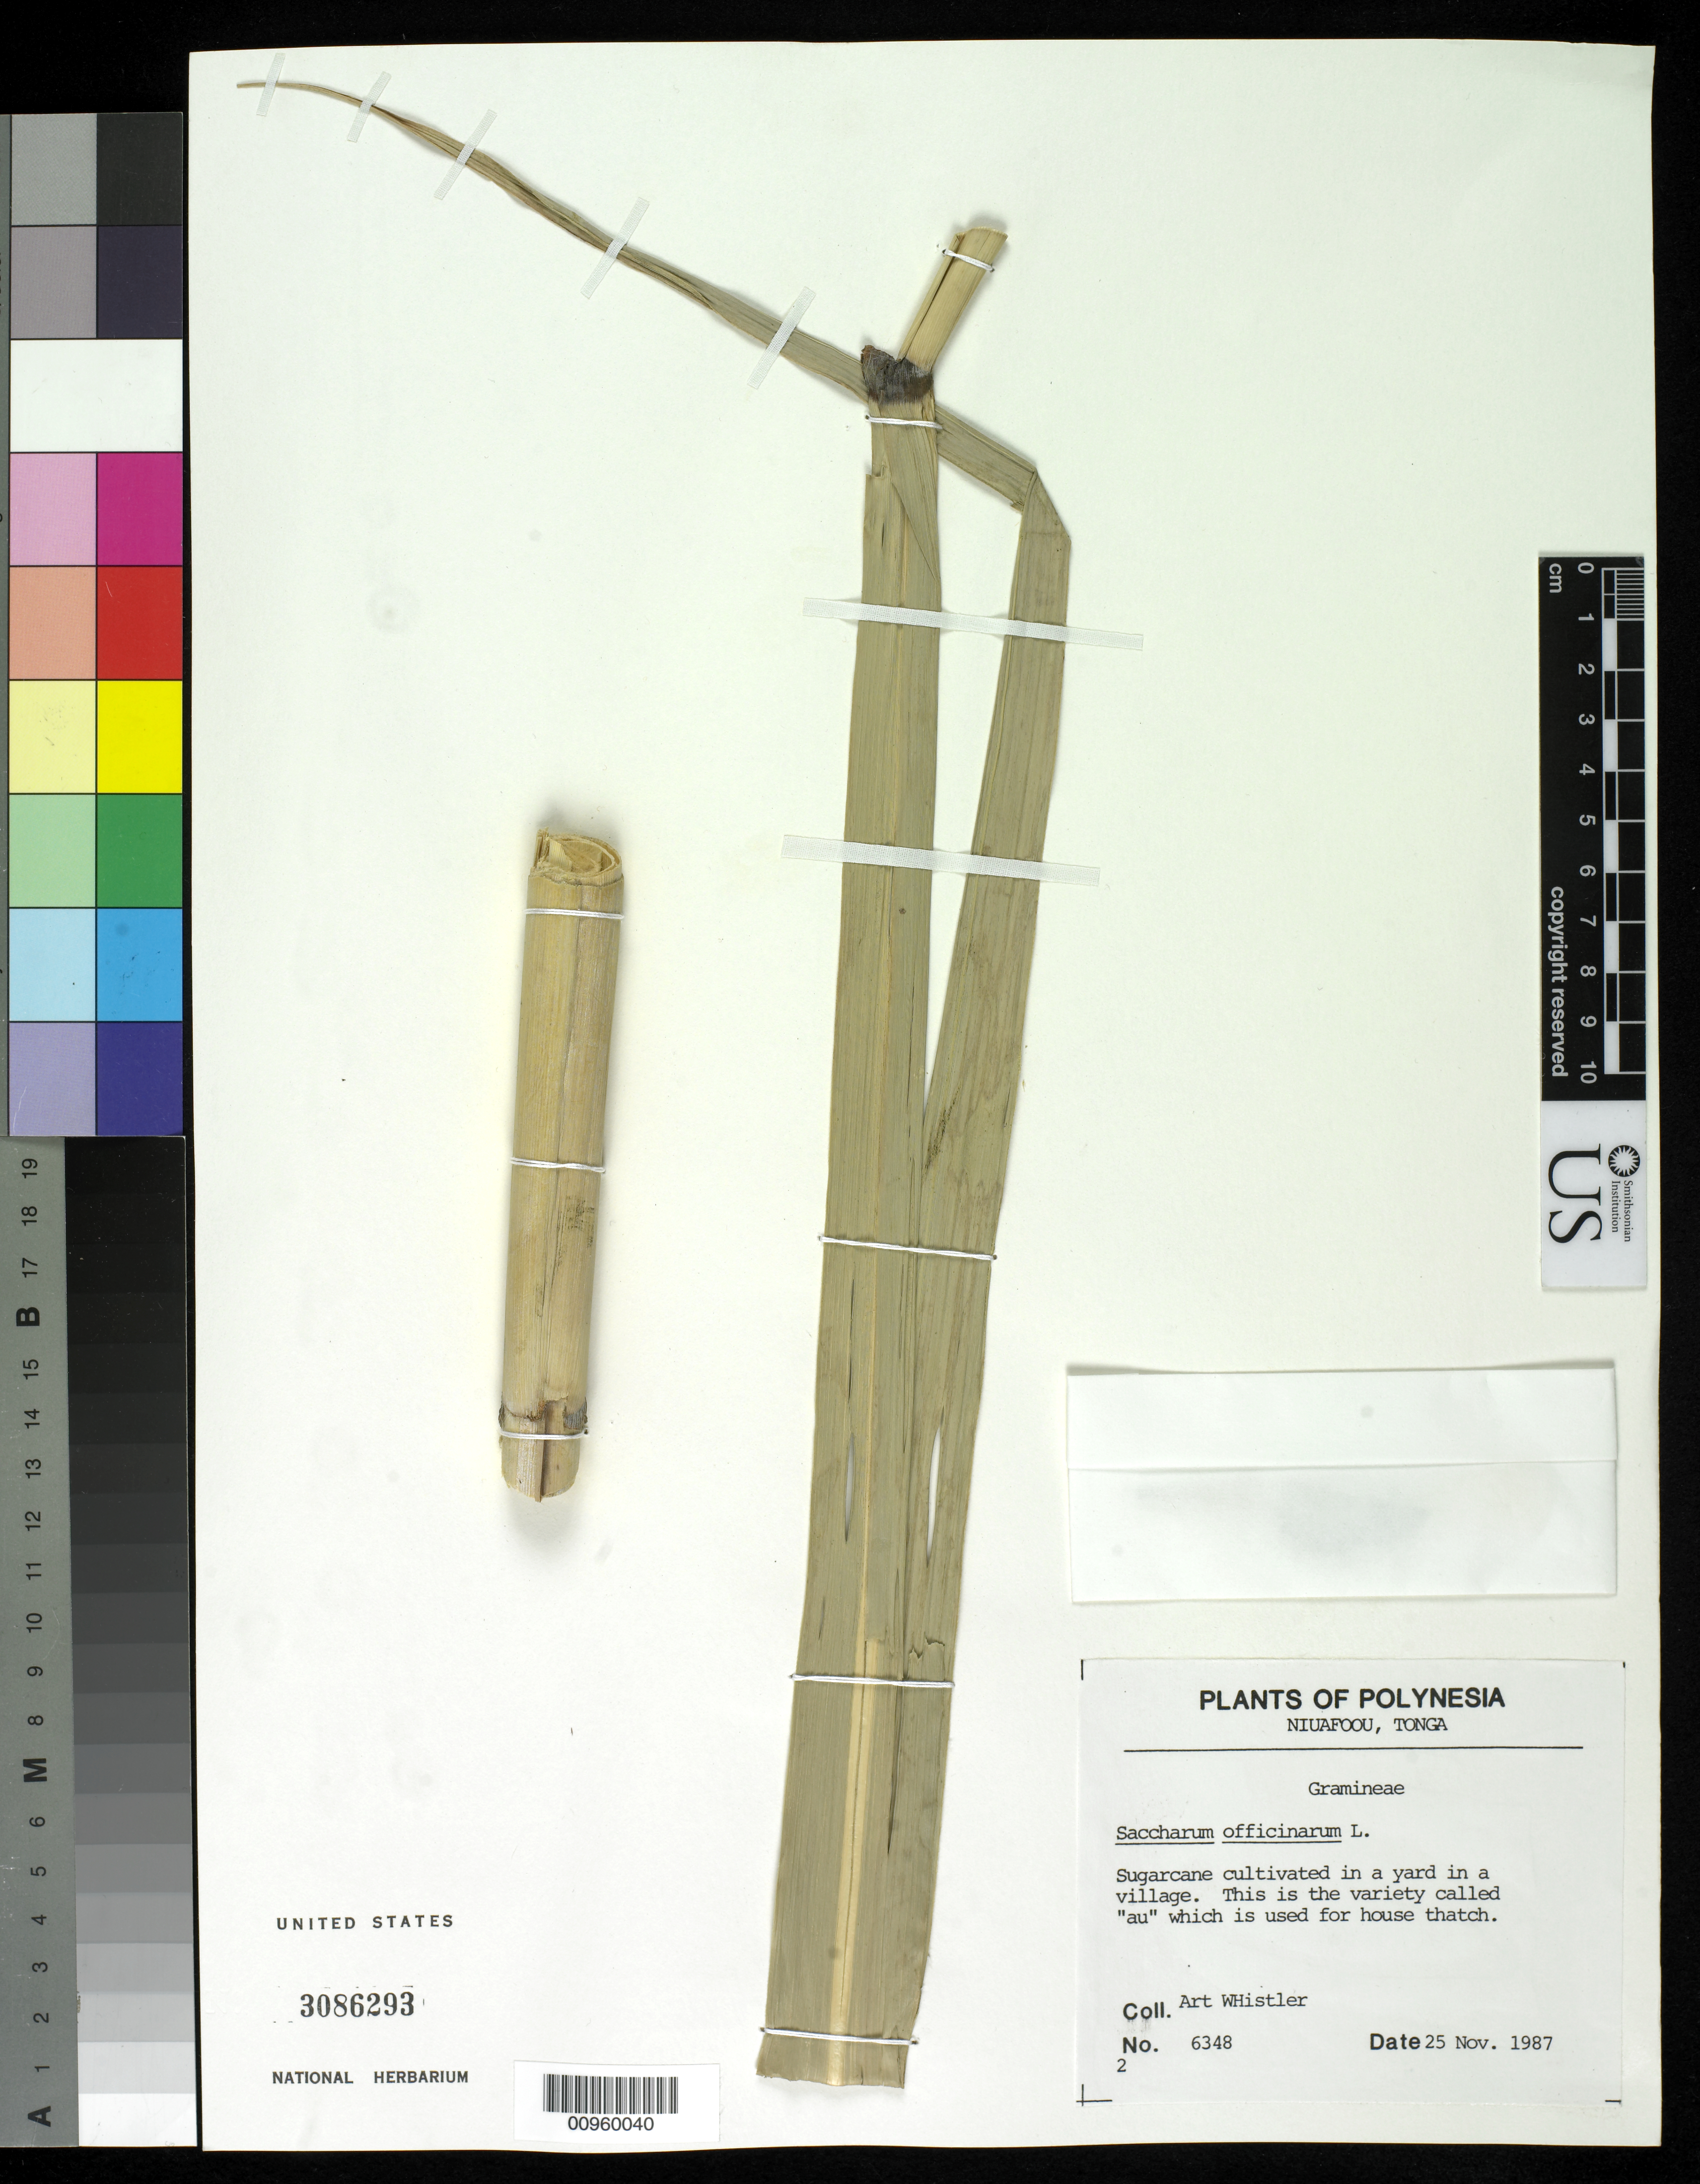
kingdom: Plantae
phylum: Tracheophyta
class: Liliopsida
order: Poales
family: Poaceae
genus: Saccharum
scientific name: Saccharum officinarum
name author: L.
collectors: A. Whistler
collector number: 6348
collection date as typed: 25 Nov 1987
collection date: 1987-11-25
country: Tonga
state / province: Tonga Outliers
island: Niuafo'ou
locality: Cultivated in a yard in a village.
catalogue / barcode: US 3086293